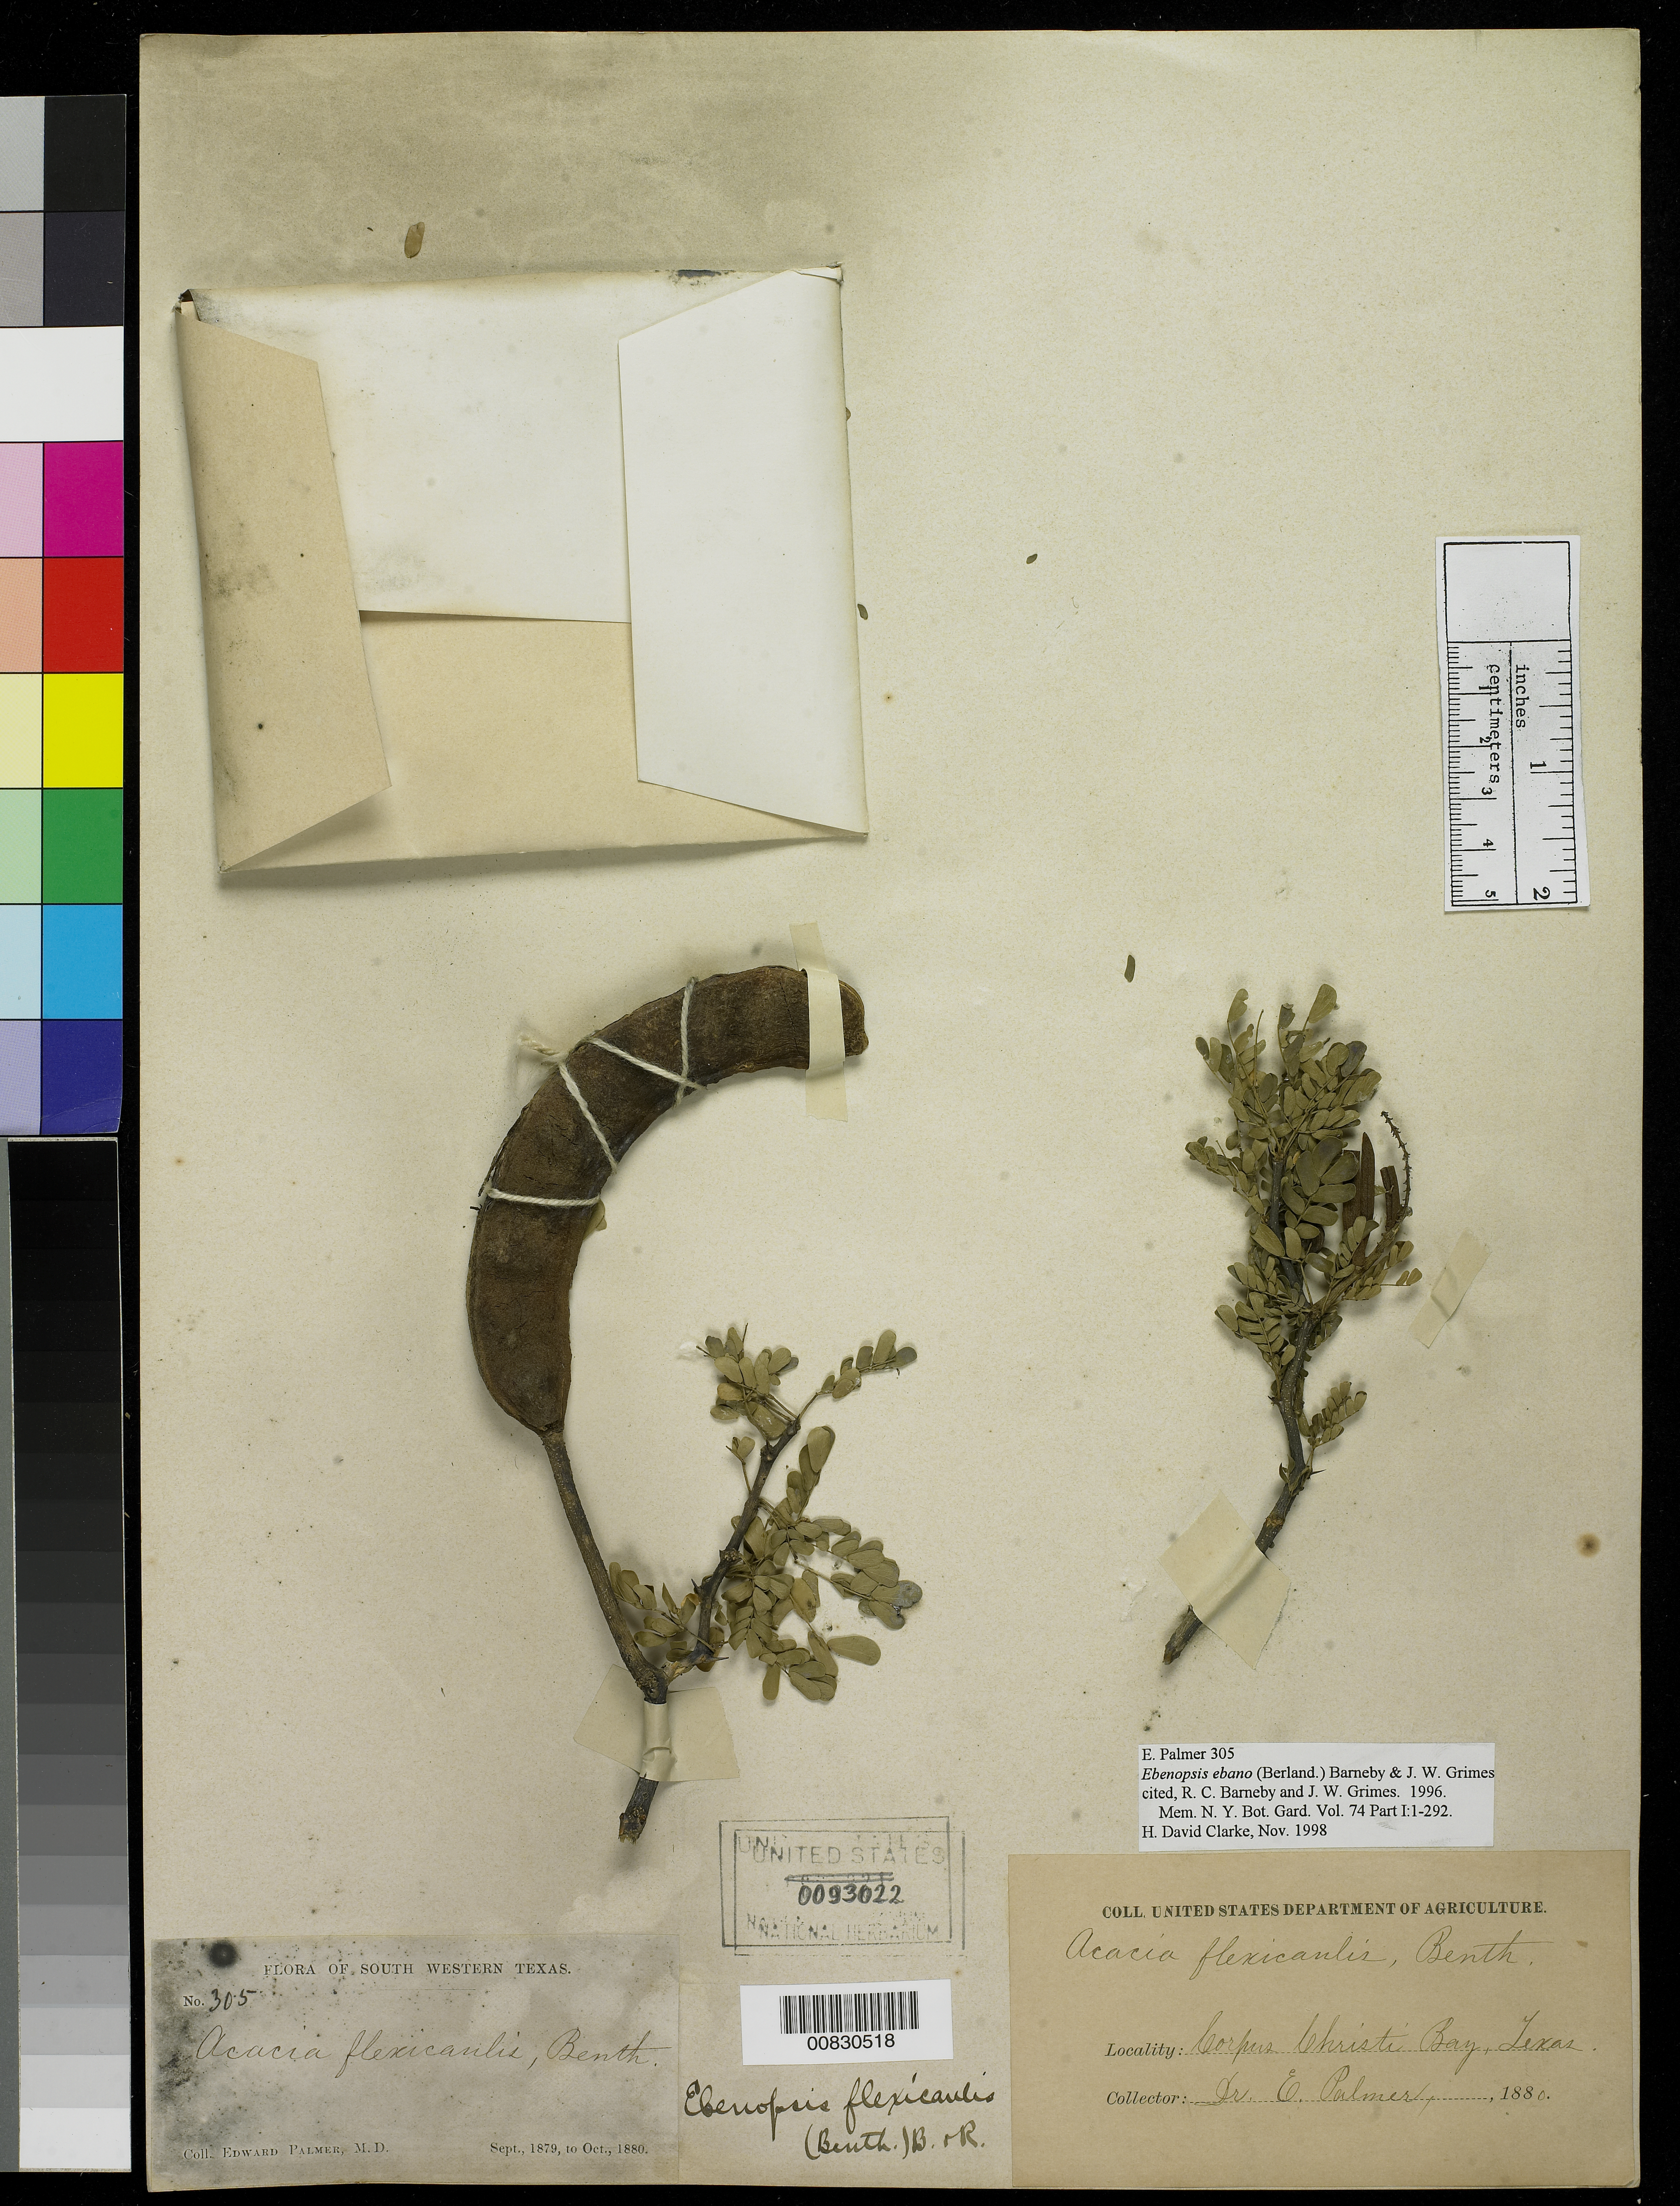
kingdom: Plantae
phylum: Tracheophyta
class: Magnoliopsida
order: Fabales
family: Fabaceae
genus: Ebenopsis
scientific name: Ebenopsis ebano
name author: (Berland.) Barneby & J.W. Grimes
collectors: E. Palmer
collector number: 305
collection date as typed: Sep 1879 to -- Oct 1880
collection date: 1879-09/1880-10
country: United States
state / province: Texas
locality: Corpus Christi Bay, Texas.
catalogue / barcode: US 93022